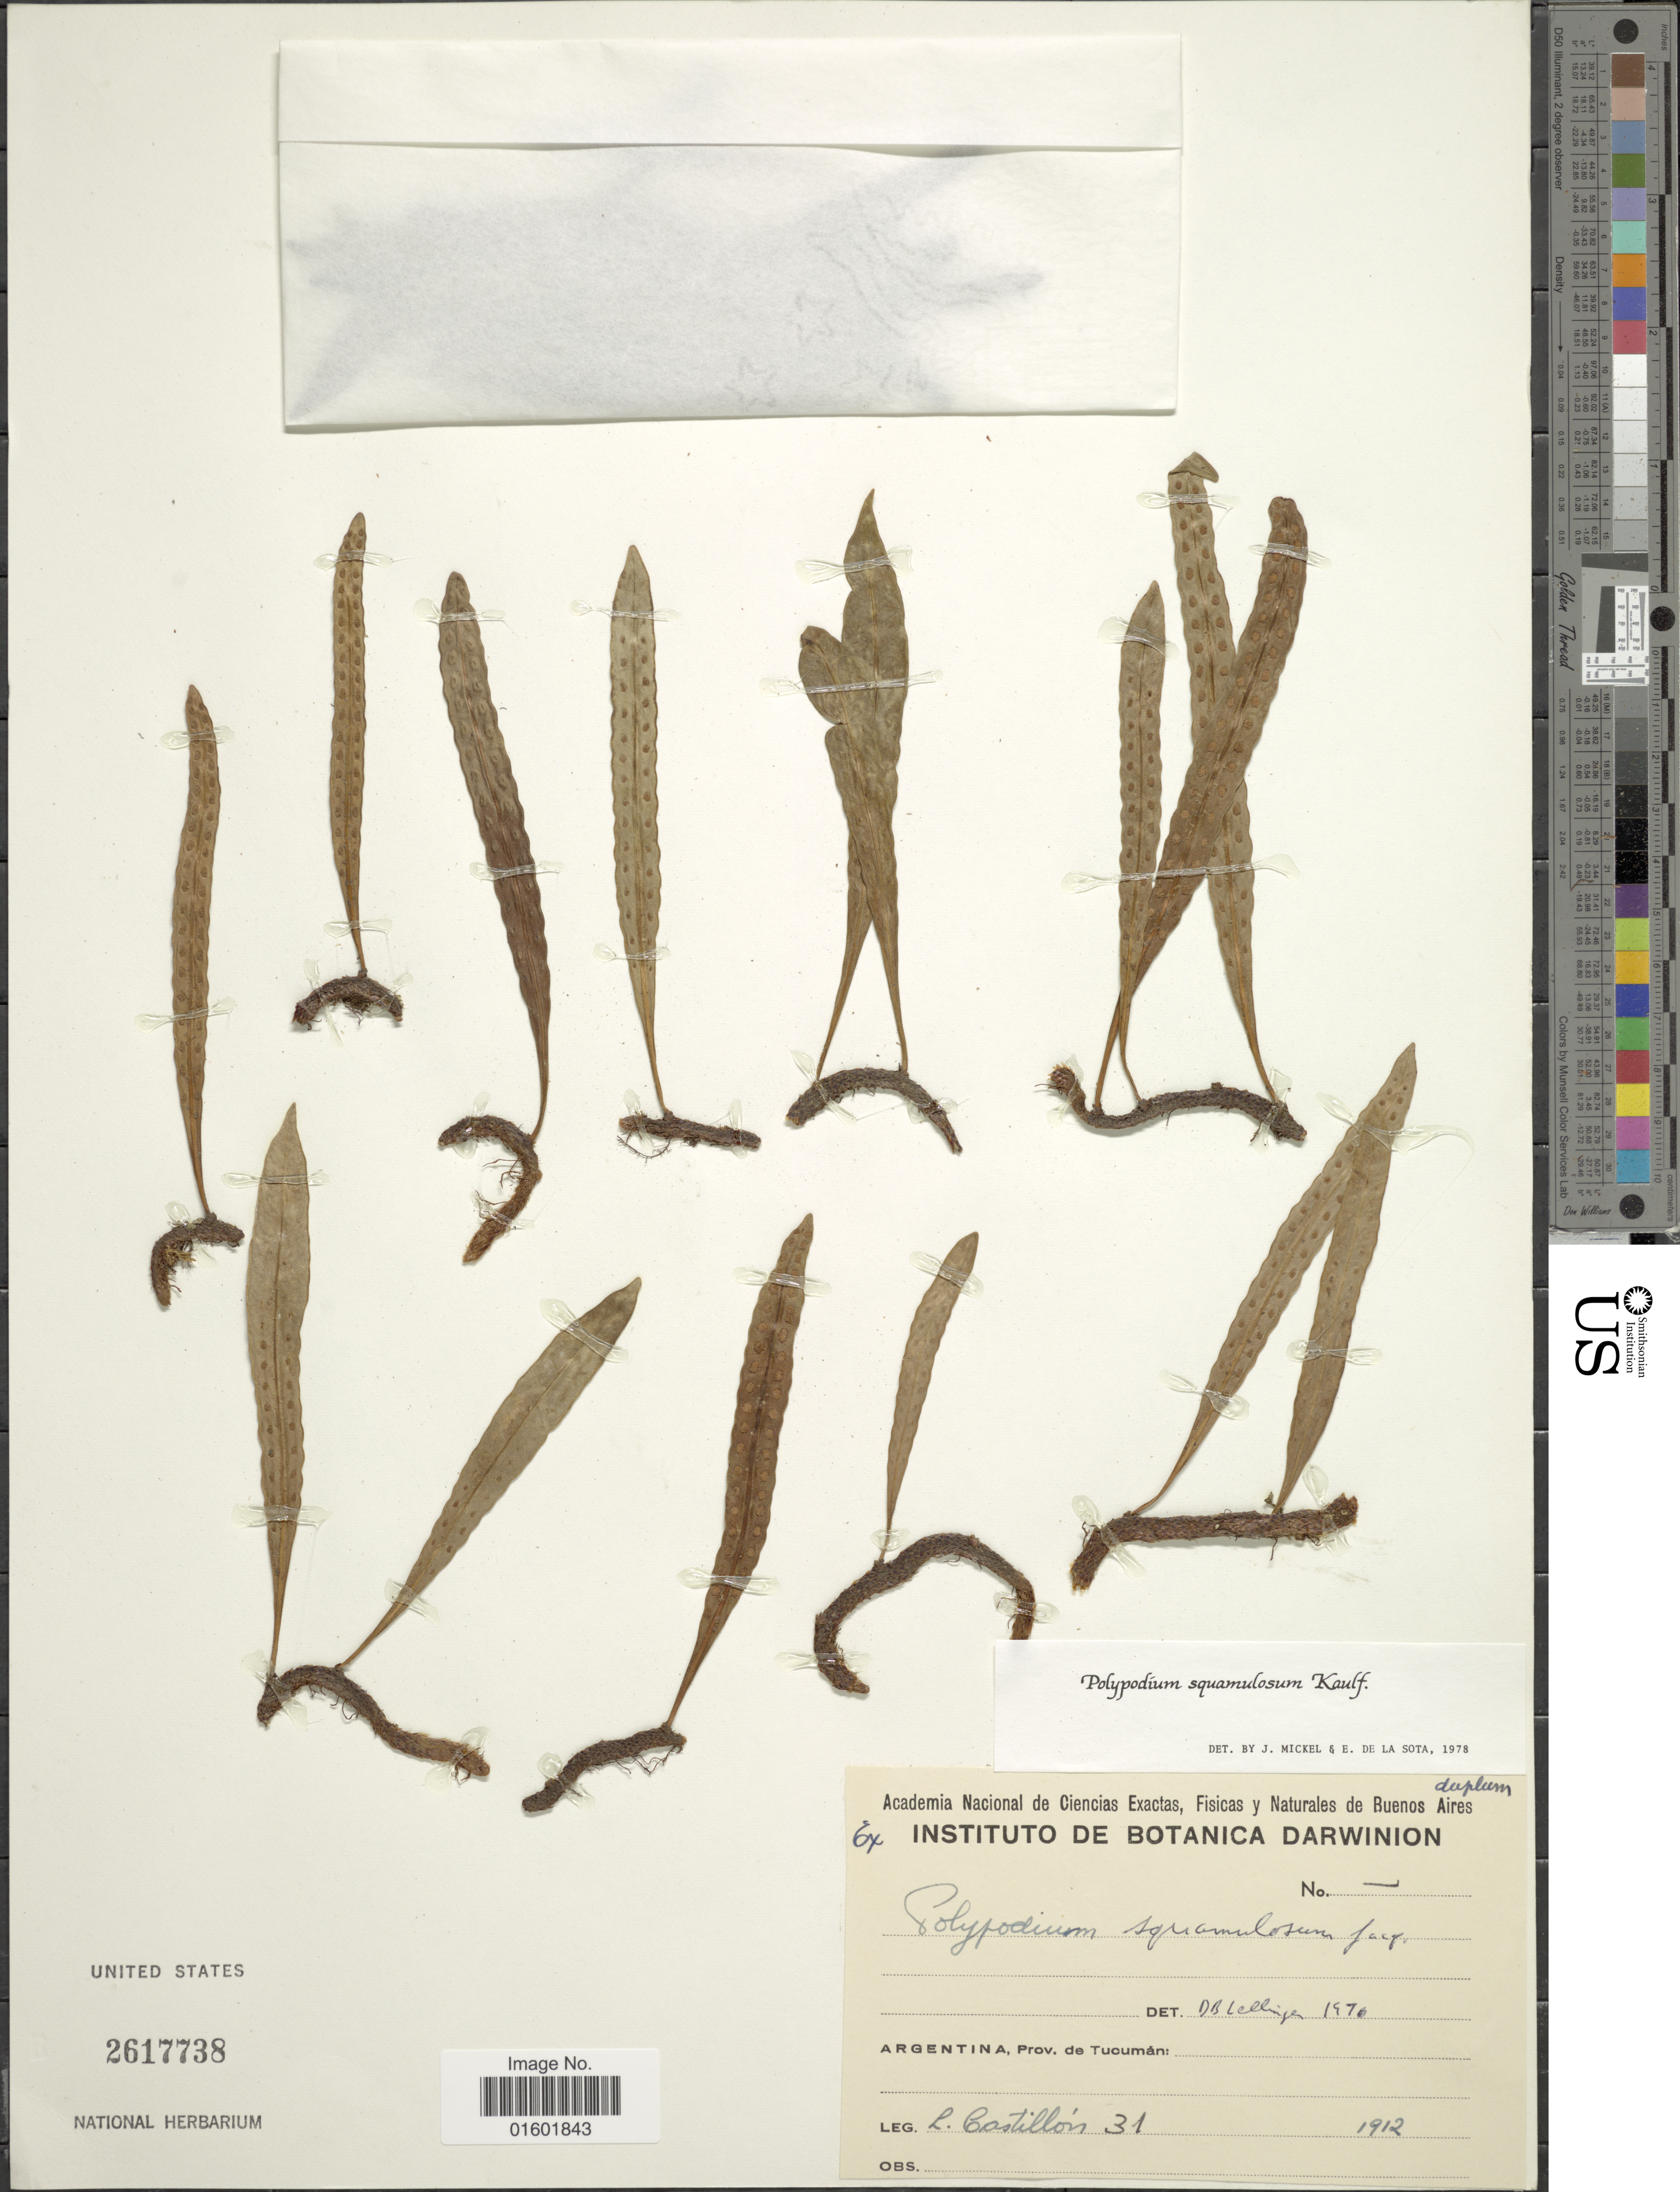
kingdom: Plantae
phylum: Tracheophyta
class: Polypodiopsida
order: Polypodiales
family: Polypodiaceae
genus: Microgramma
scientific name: Microgramma squamulosa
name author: (Kaulf.) Sota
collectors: L. Castillón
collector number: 31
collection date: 1912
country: Argentina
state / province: Tucuman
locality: Prov. de Tucuman.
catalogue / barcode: US 2617738